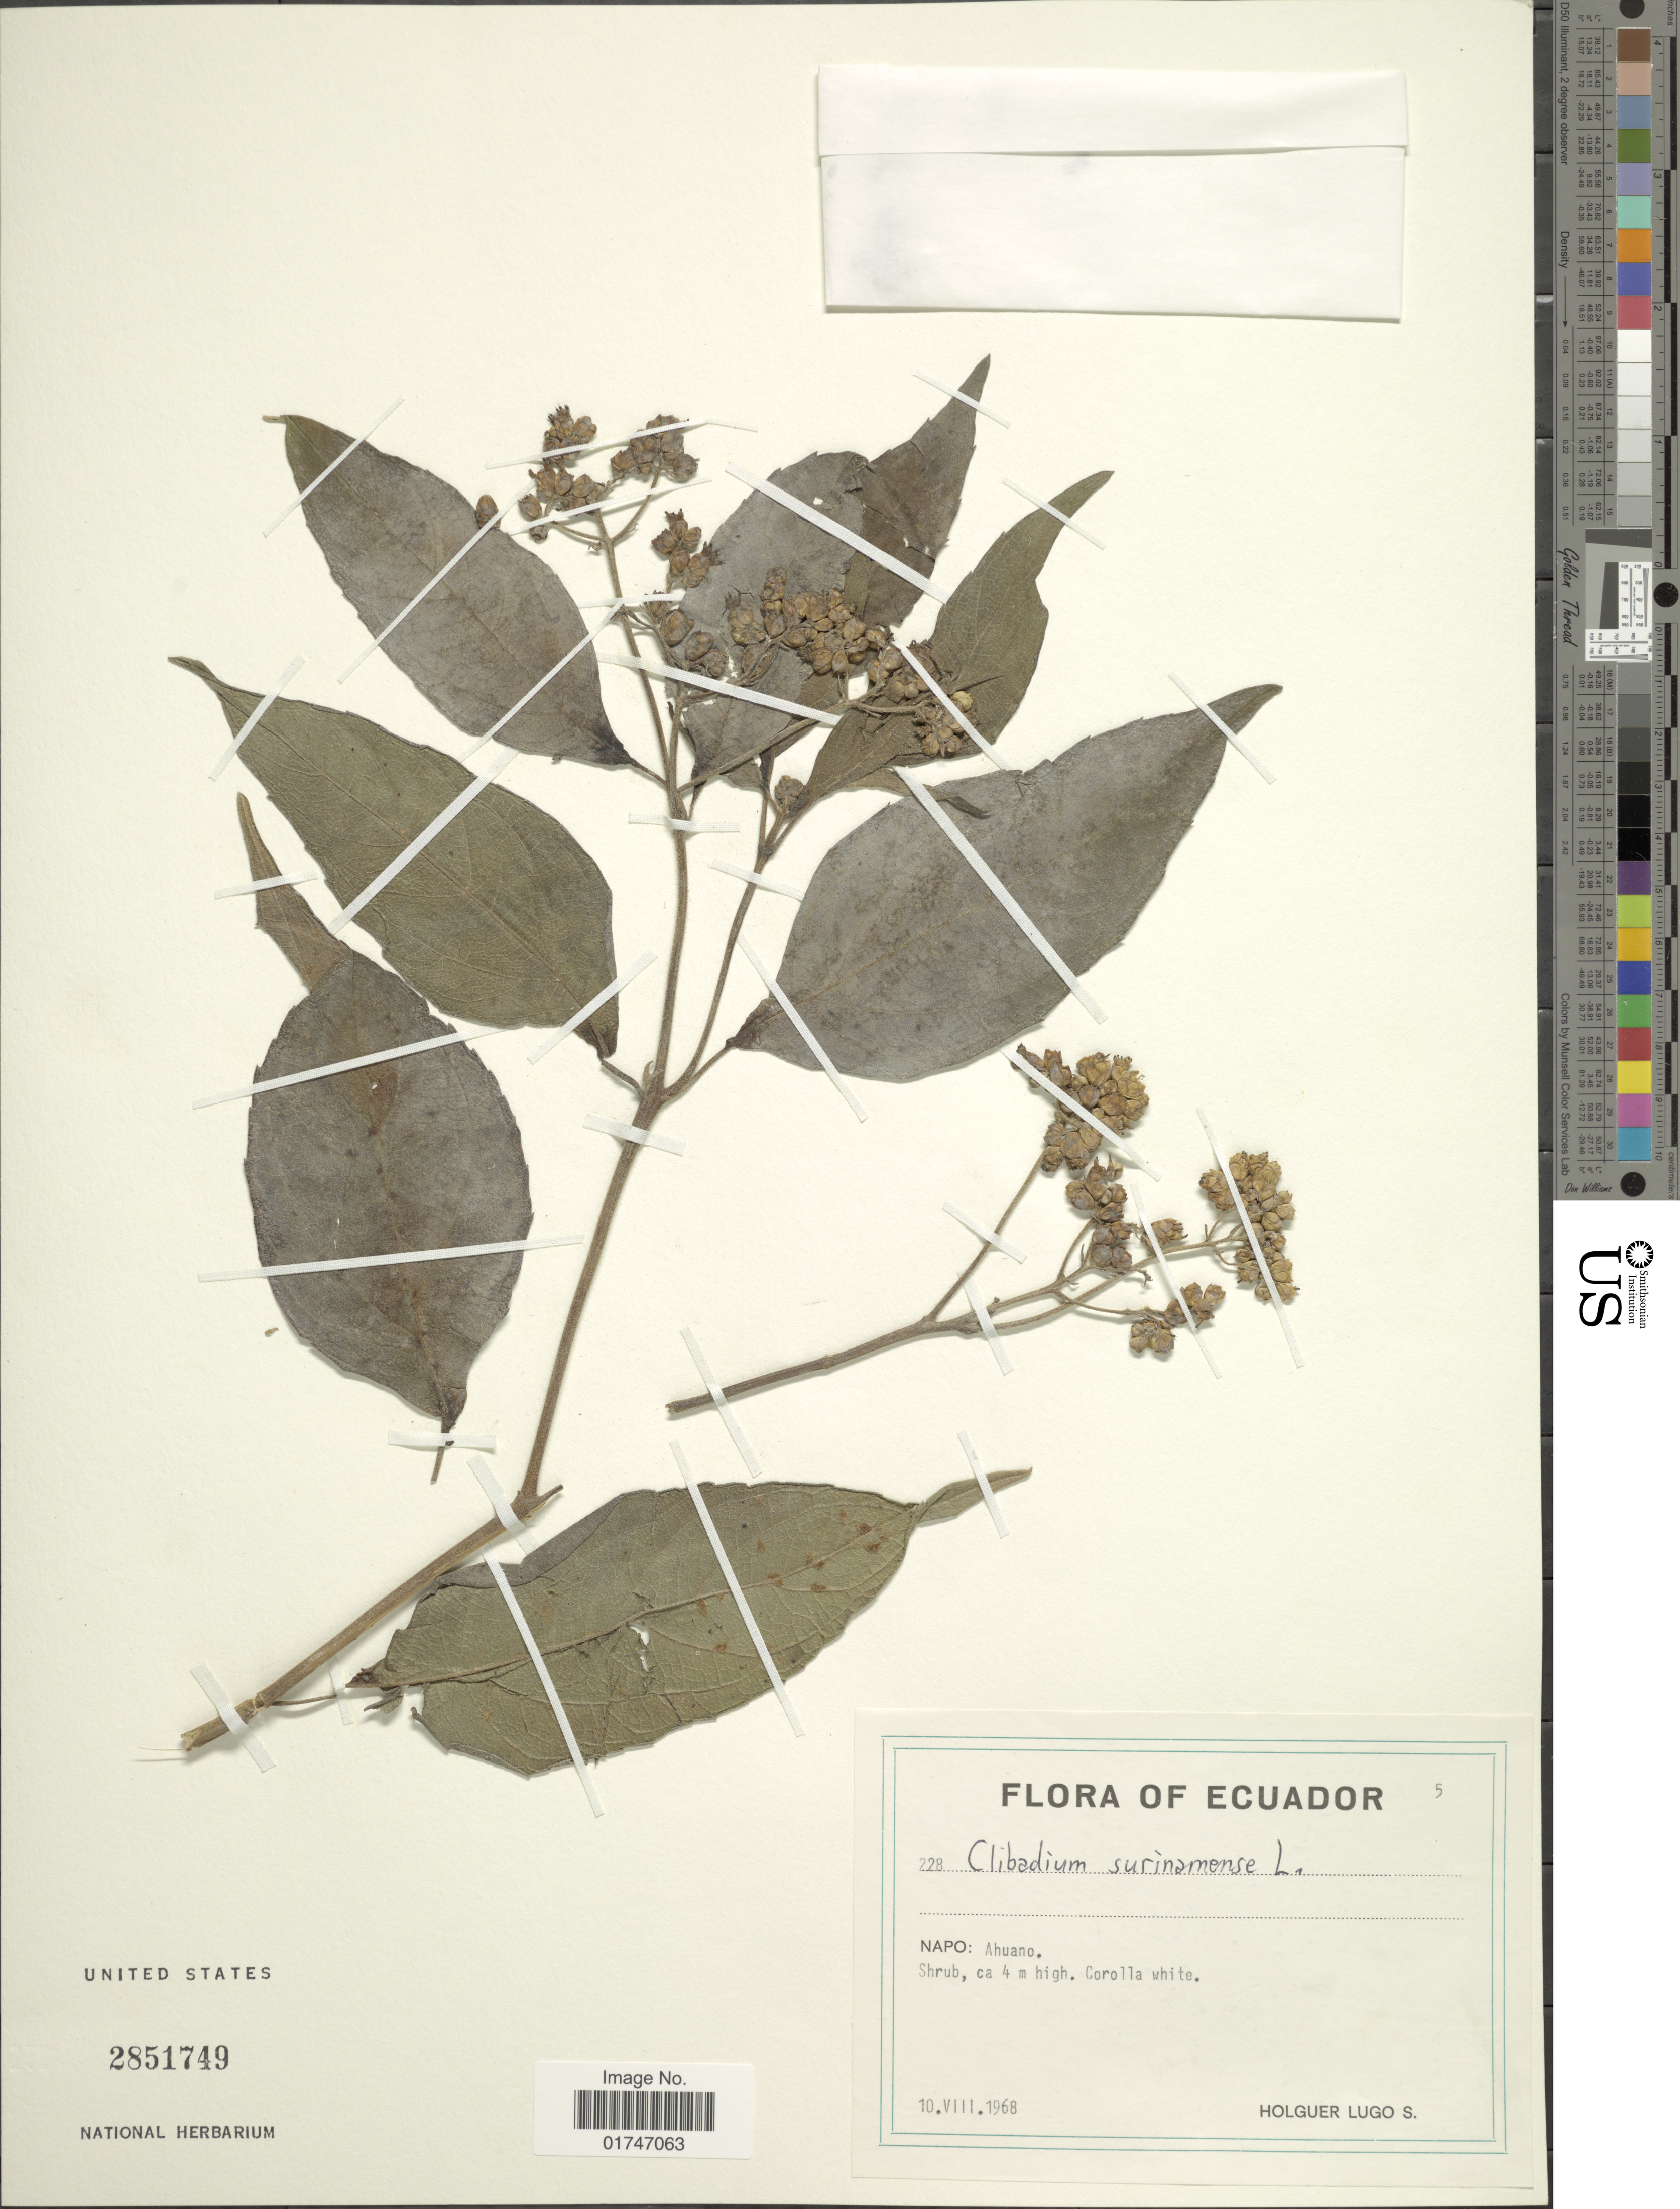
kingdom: Plantae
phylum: Tracheophyta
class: Magnoliopsida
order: Asterales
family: Asteraceae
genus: Clibadium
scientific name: Clibadium surinamense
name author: L.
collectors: H. Lugo S.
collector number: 228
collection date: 1968-08-10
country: Ecuador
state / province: Napo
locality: Napo: Ahuano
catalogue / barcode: US 2851749